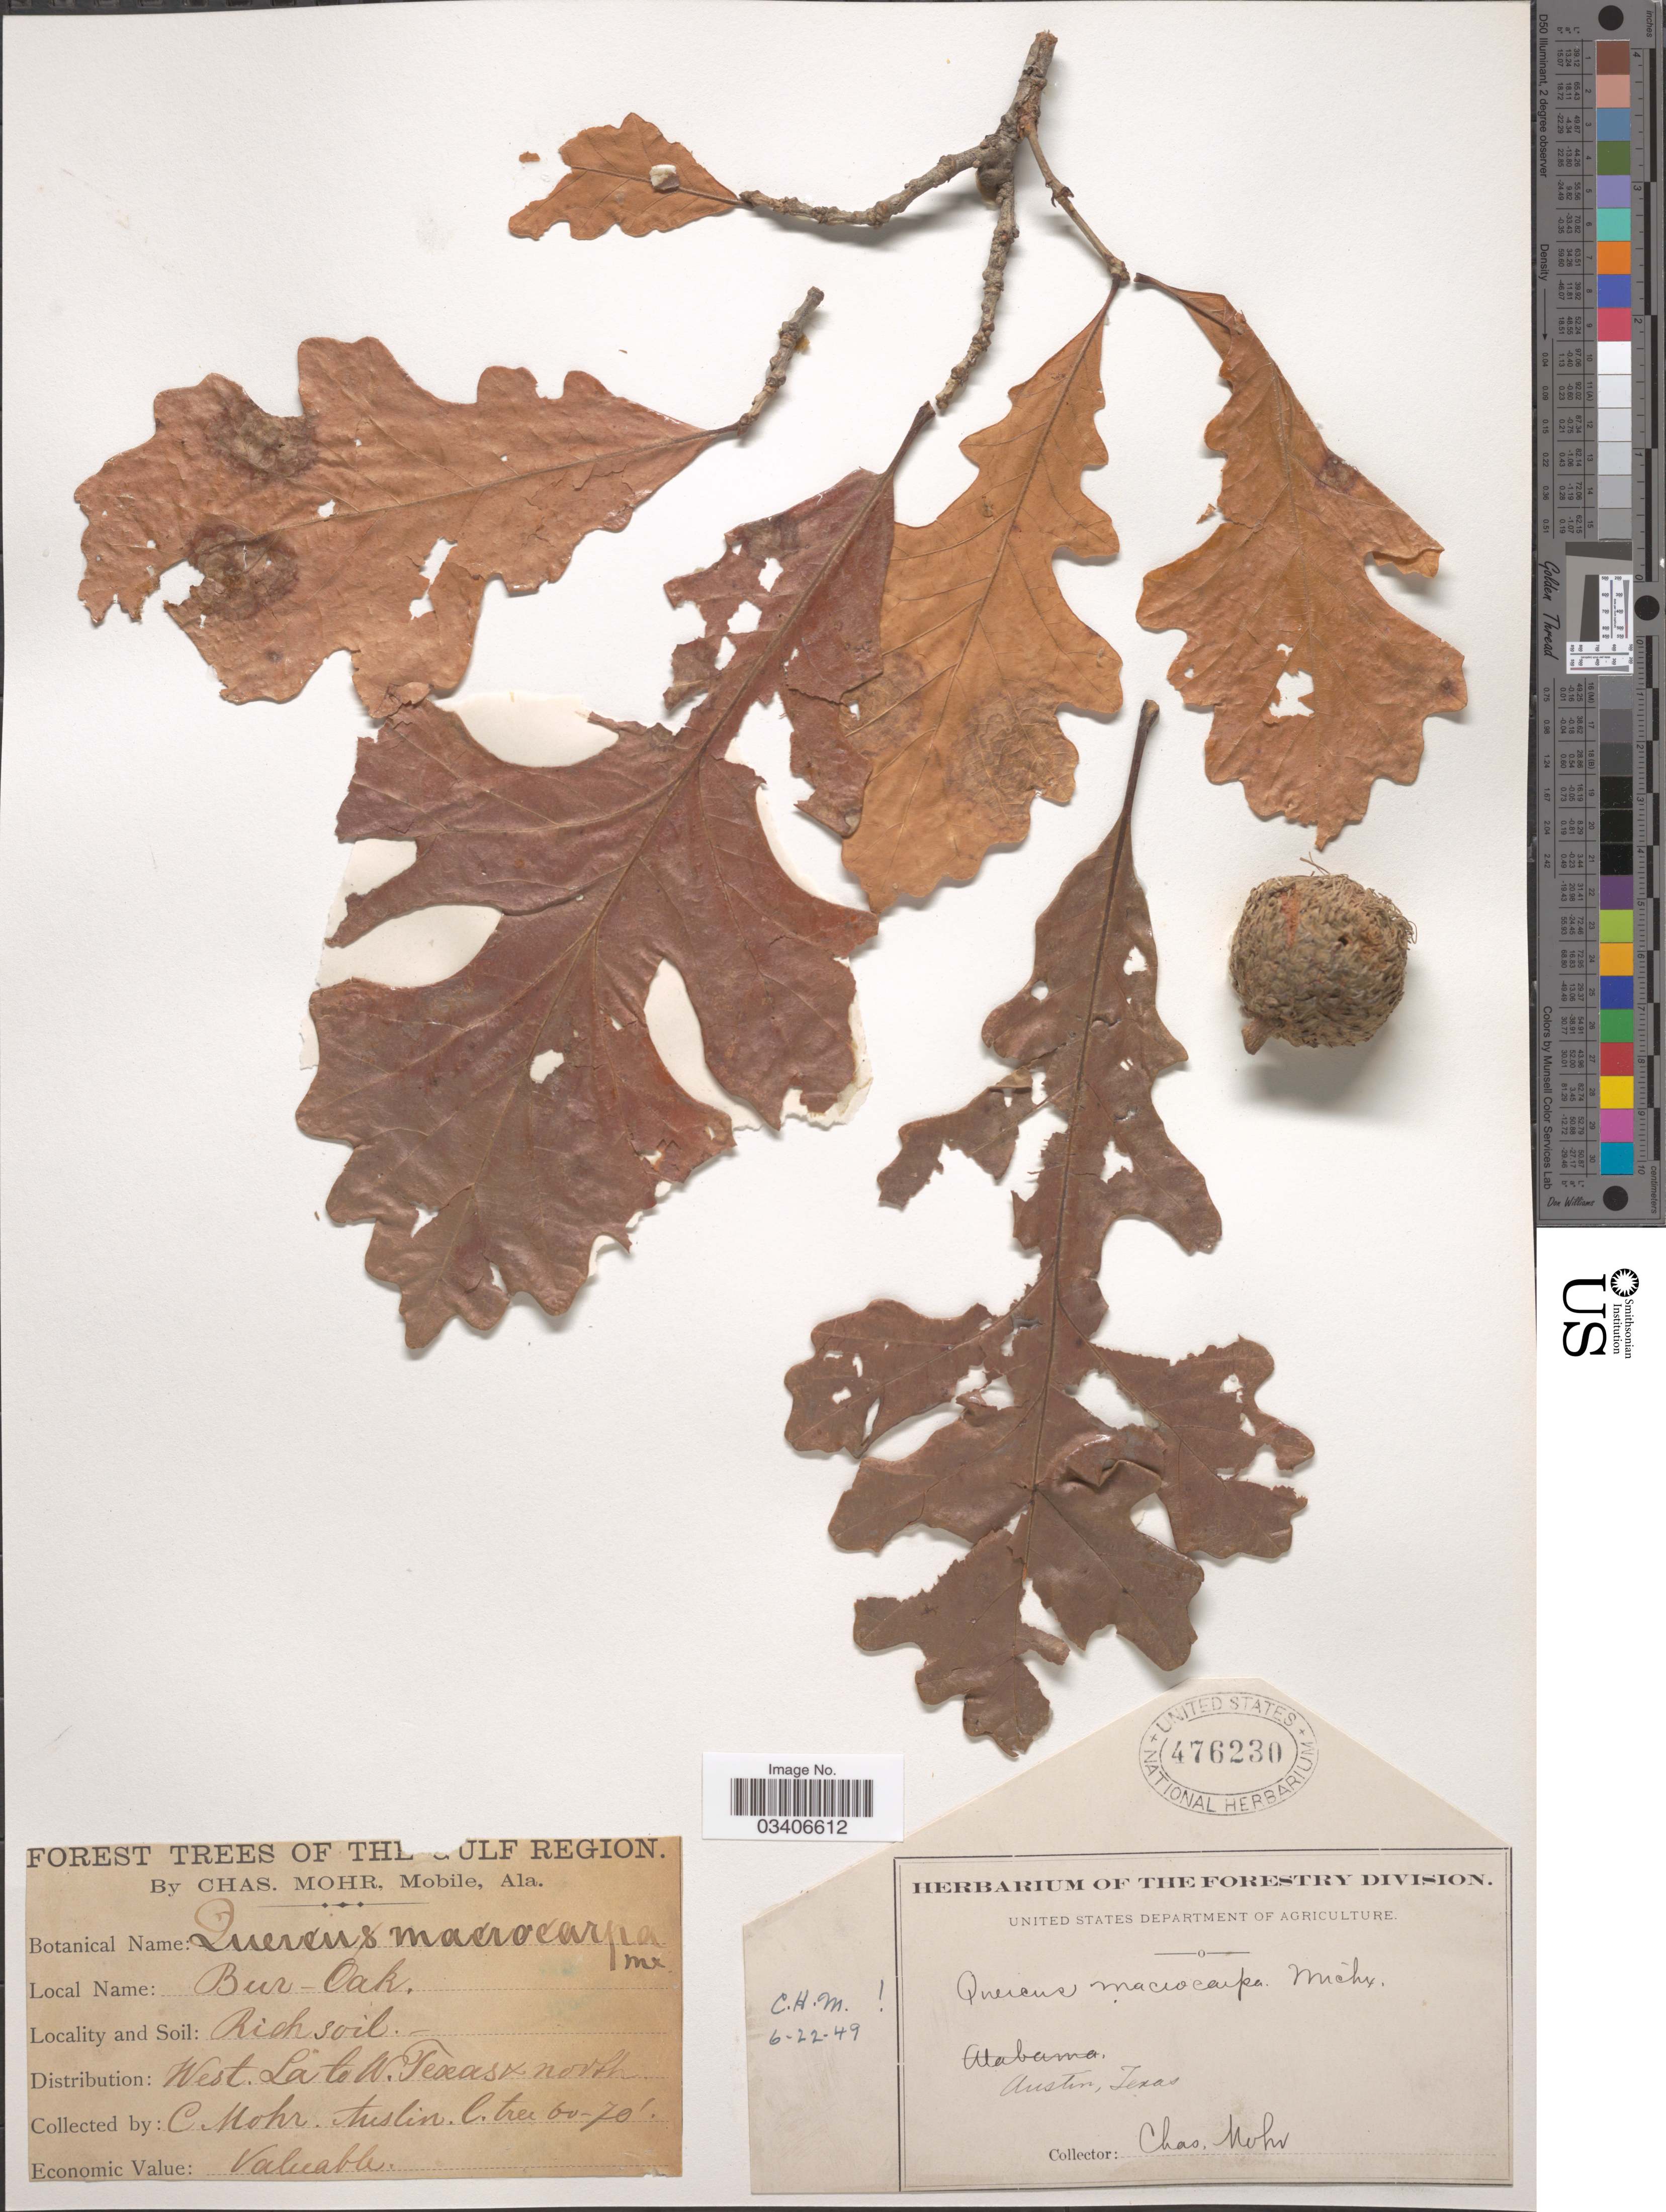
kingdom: Plantae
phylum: Tracheophyta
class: Magnoliopsida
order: Fagales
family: Fagaceae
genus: Quercus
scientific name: Quercus macrocarpa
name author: Michx.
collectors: Mohr, C. T. (herbarium)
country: United States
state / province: Texas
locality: Austin.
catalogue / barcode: US 476230